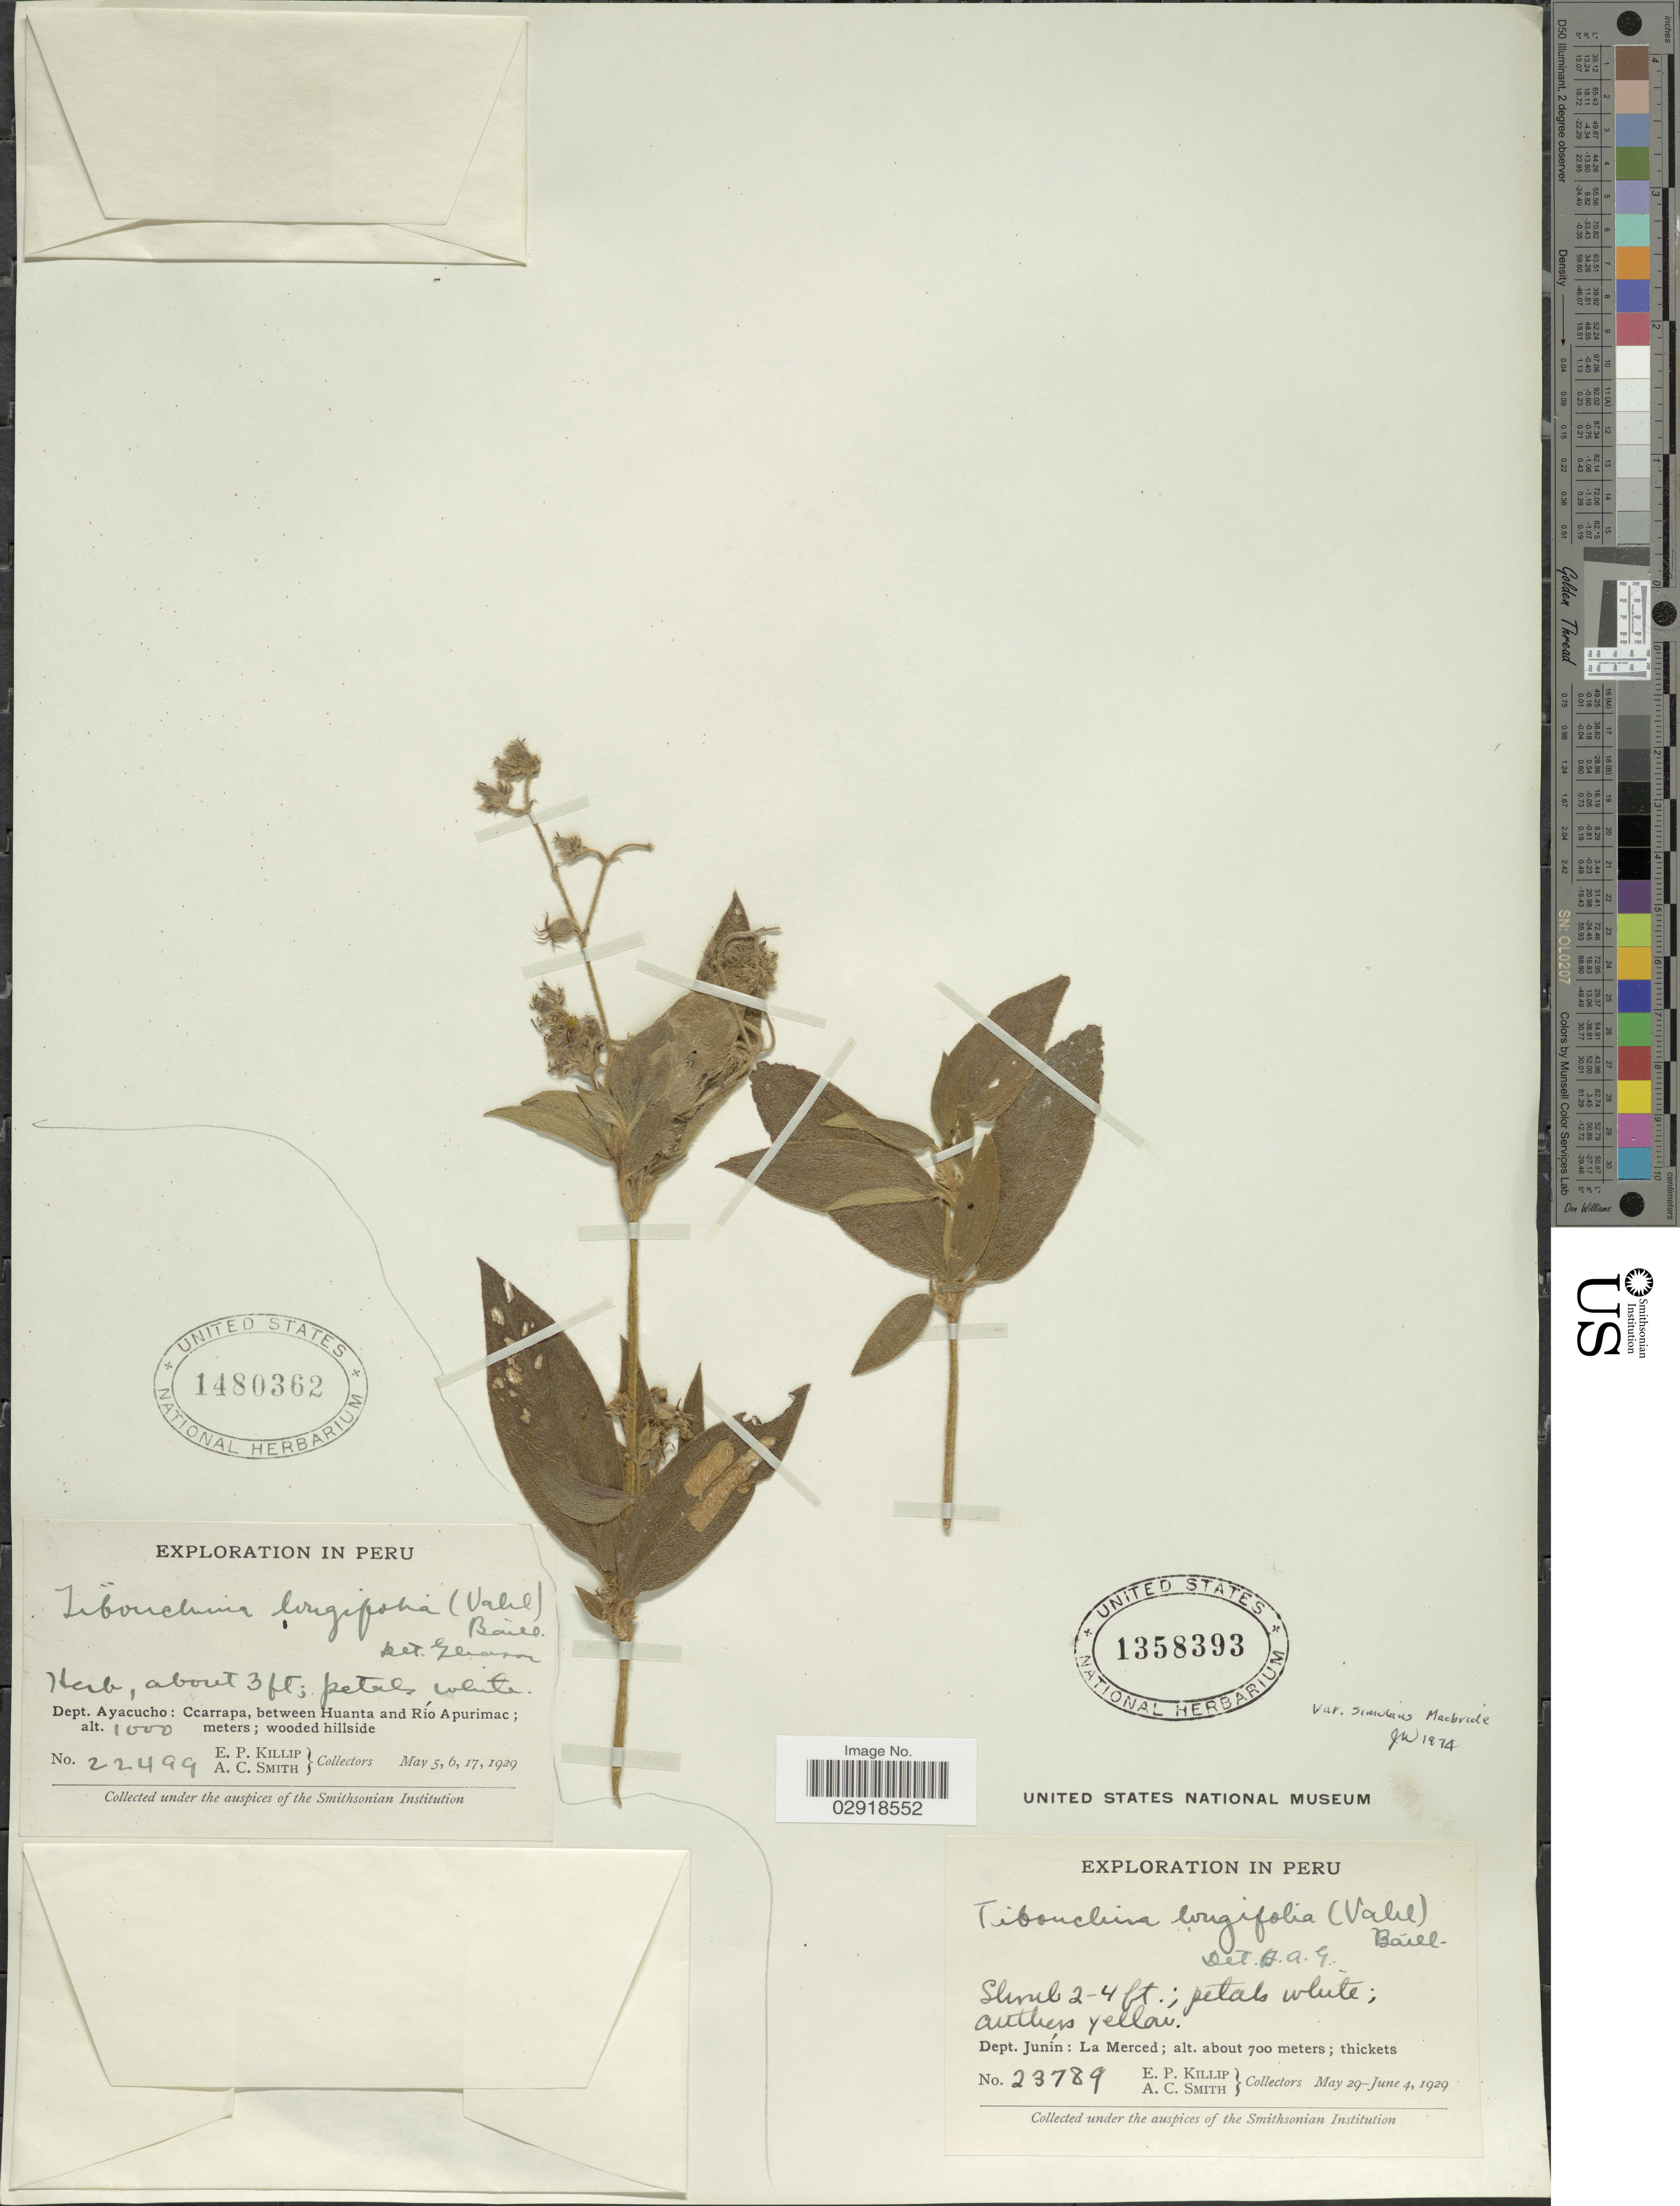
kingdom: Plantae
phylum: Tracheophyta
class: Magnoliopsida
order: Myrtales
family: Melastomataceae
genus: Chaetogastra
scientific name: Chaetogastra longifolia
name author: (Vahl) DC.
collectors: E. P. Killip & A. C. Smith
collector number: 22499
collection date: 1929-05-05/1929-05-17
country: Peru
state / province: Ayacucho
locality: Dept. Ayacucho: Ccarrapa, between Huanta and Río Apurimac.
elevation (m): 1000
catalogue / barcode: US 1480362